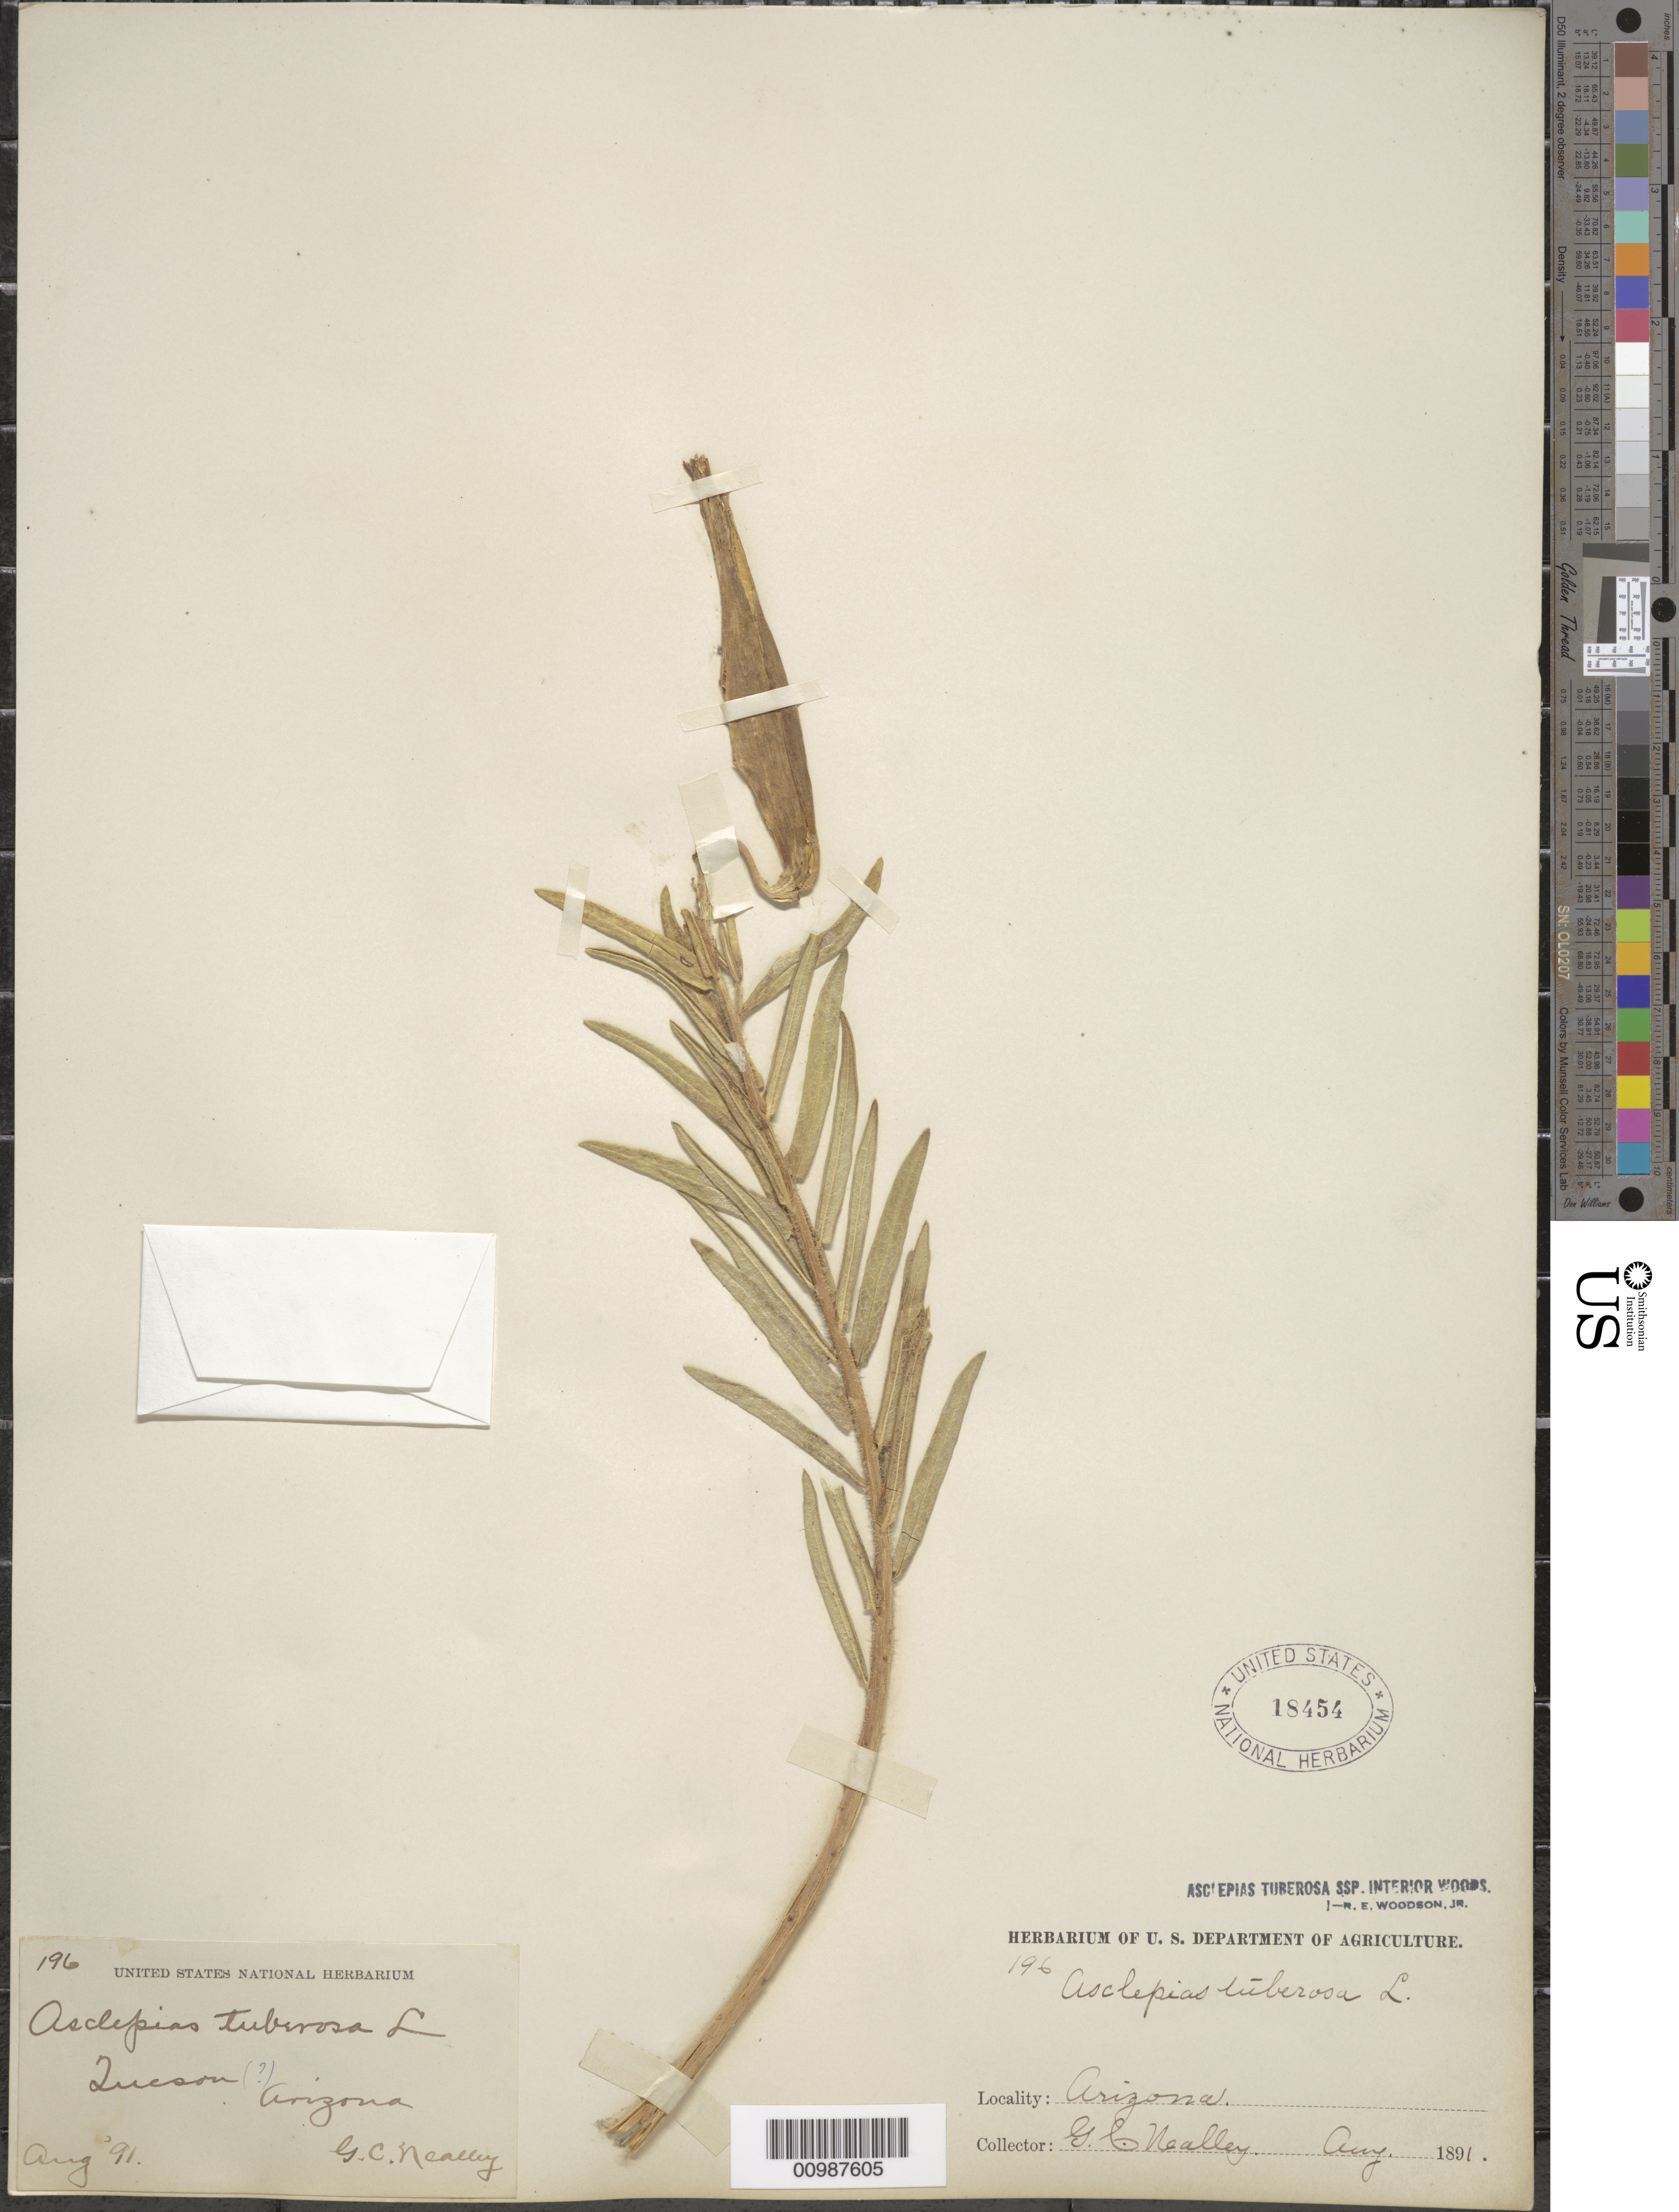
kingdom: Plantae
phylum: Tracheophyta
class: Magnoliopsida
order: Gentianales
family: Apocynaceae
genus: Asclepias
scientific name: Asclepias tuberosa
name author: L.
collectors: G. C. Nealley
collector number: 196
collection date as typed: Aug 1891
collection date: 1891-08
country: United States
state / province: Arizona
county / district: Pima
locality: Tucson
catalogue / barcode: US 18454